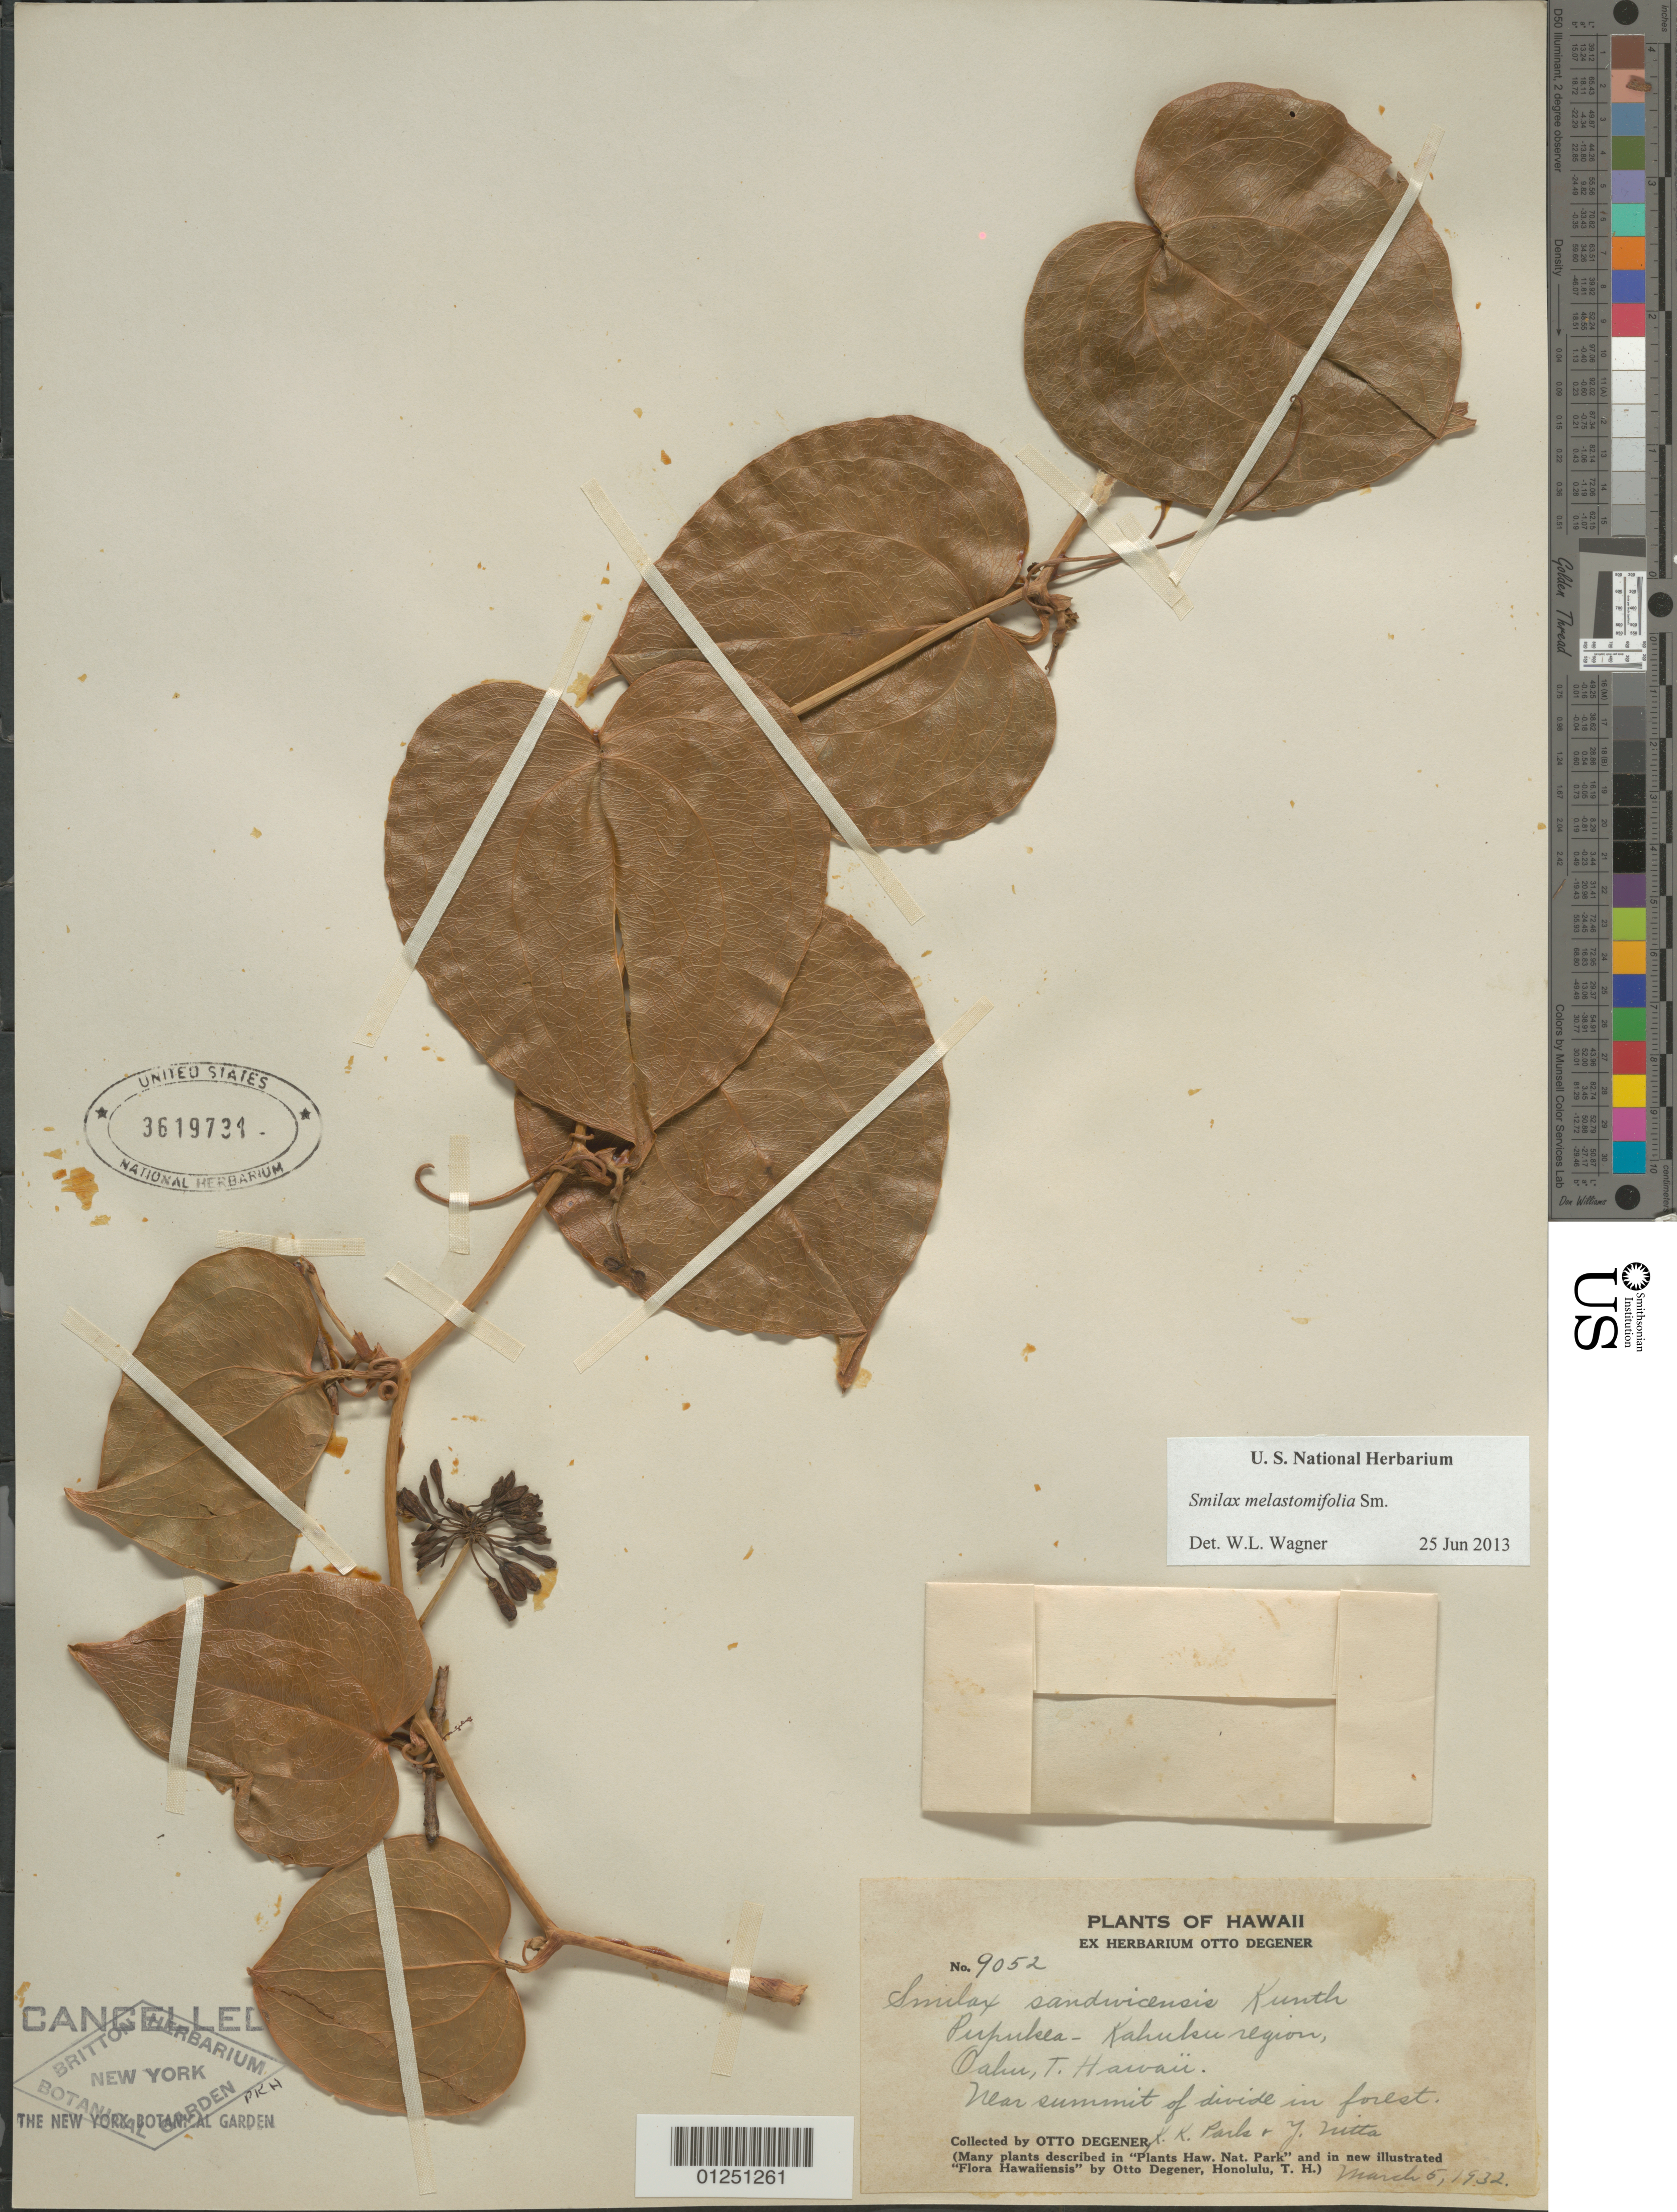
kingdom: Plantae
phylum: Tracheophyta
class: Liliopsida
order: Liliales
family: Smilacaceae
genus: Smilax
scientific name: Smilax melastomifolia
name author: Sm.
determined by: Wagner, W. L., (BOT), Smithsonian Institution - National Museum of Natural History (UNITED STATES)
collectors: O. Degener, K. Park & Y. Nitta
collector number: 9052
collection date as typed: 5 Mar 1932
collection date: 1932-03-05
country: United States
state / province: Hawaii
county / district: Honolulu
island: Oahu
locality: Pupukea-Kahuku region, near summit of divide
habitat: Forest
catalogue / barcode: US 3619734